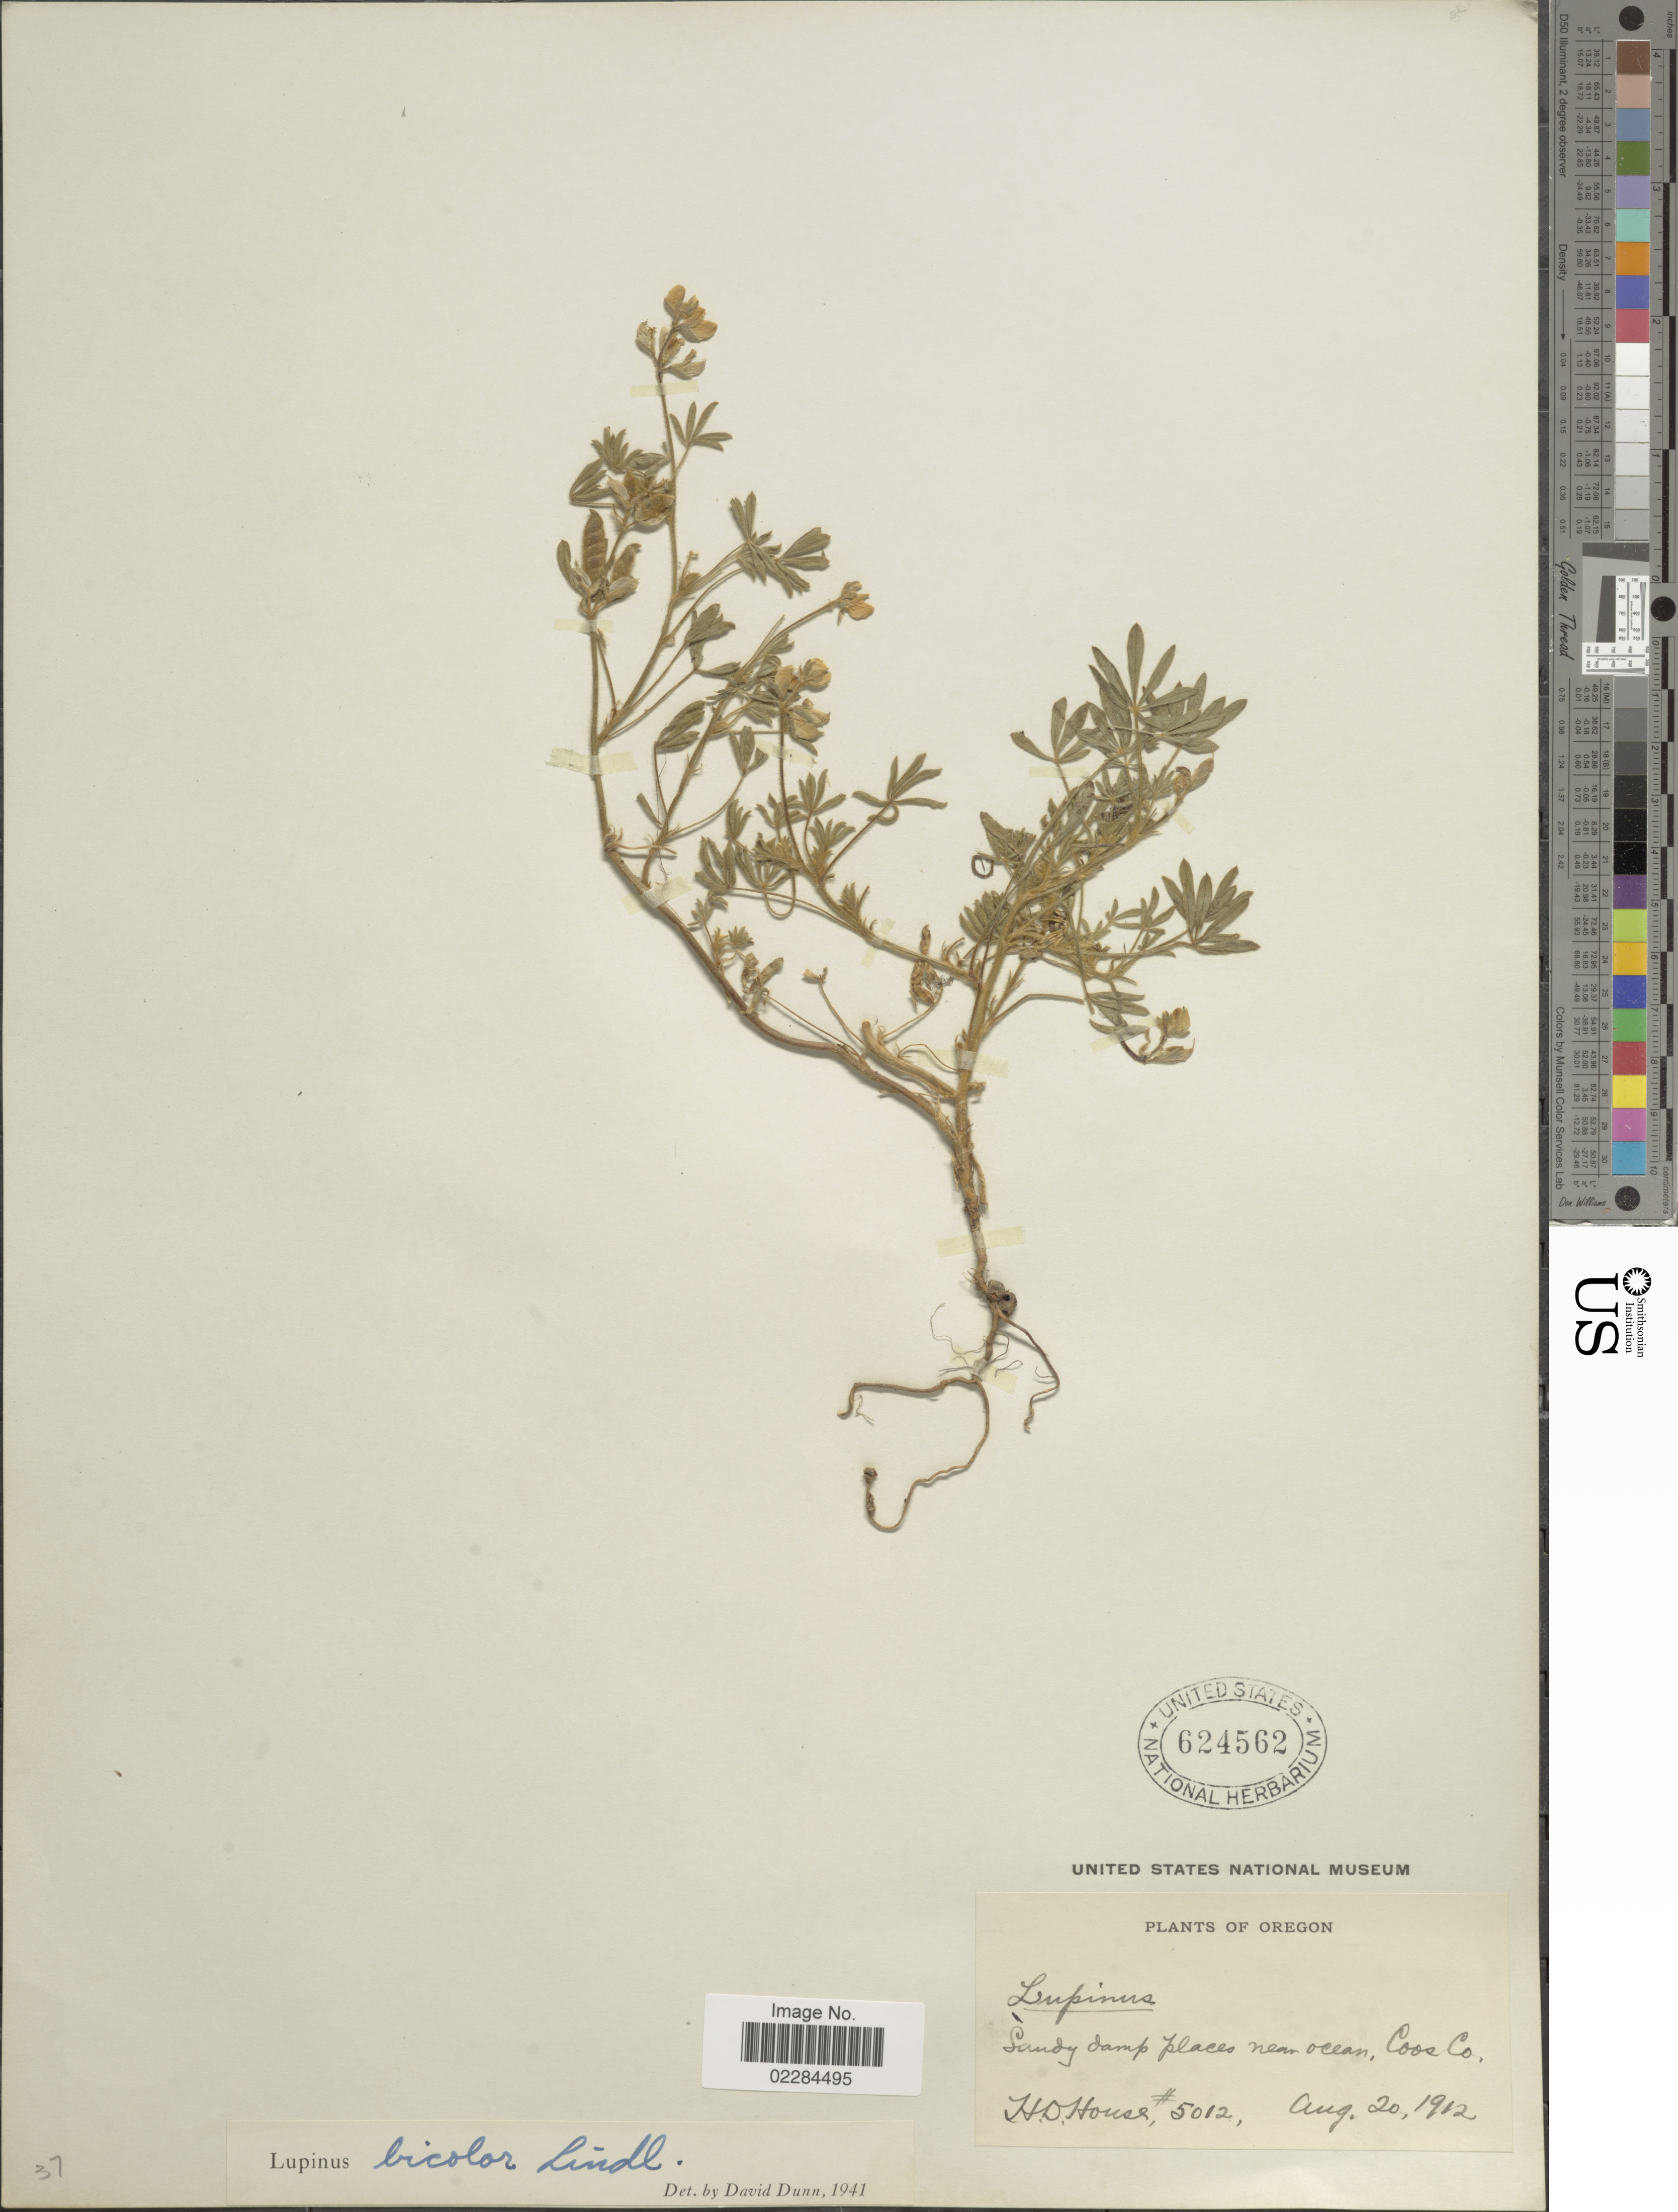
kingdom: Plantae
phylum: Tracheophyta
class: Magnoliopsida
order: Fabales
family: Fabaceae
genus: Lupinus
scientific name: Lupinus bicolor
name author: Lindl.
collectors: H. D. House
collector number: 5012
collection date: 1912-08-20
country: United States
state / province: Oregon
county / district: Coos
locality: Sandy damp places near ocean, Coos Co.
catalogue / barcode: US 624562